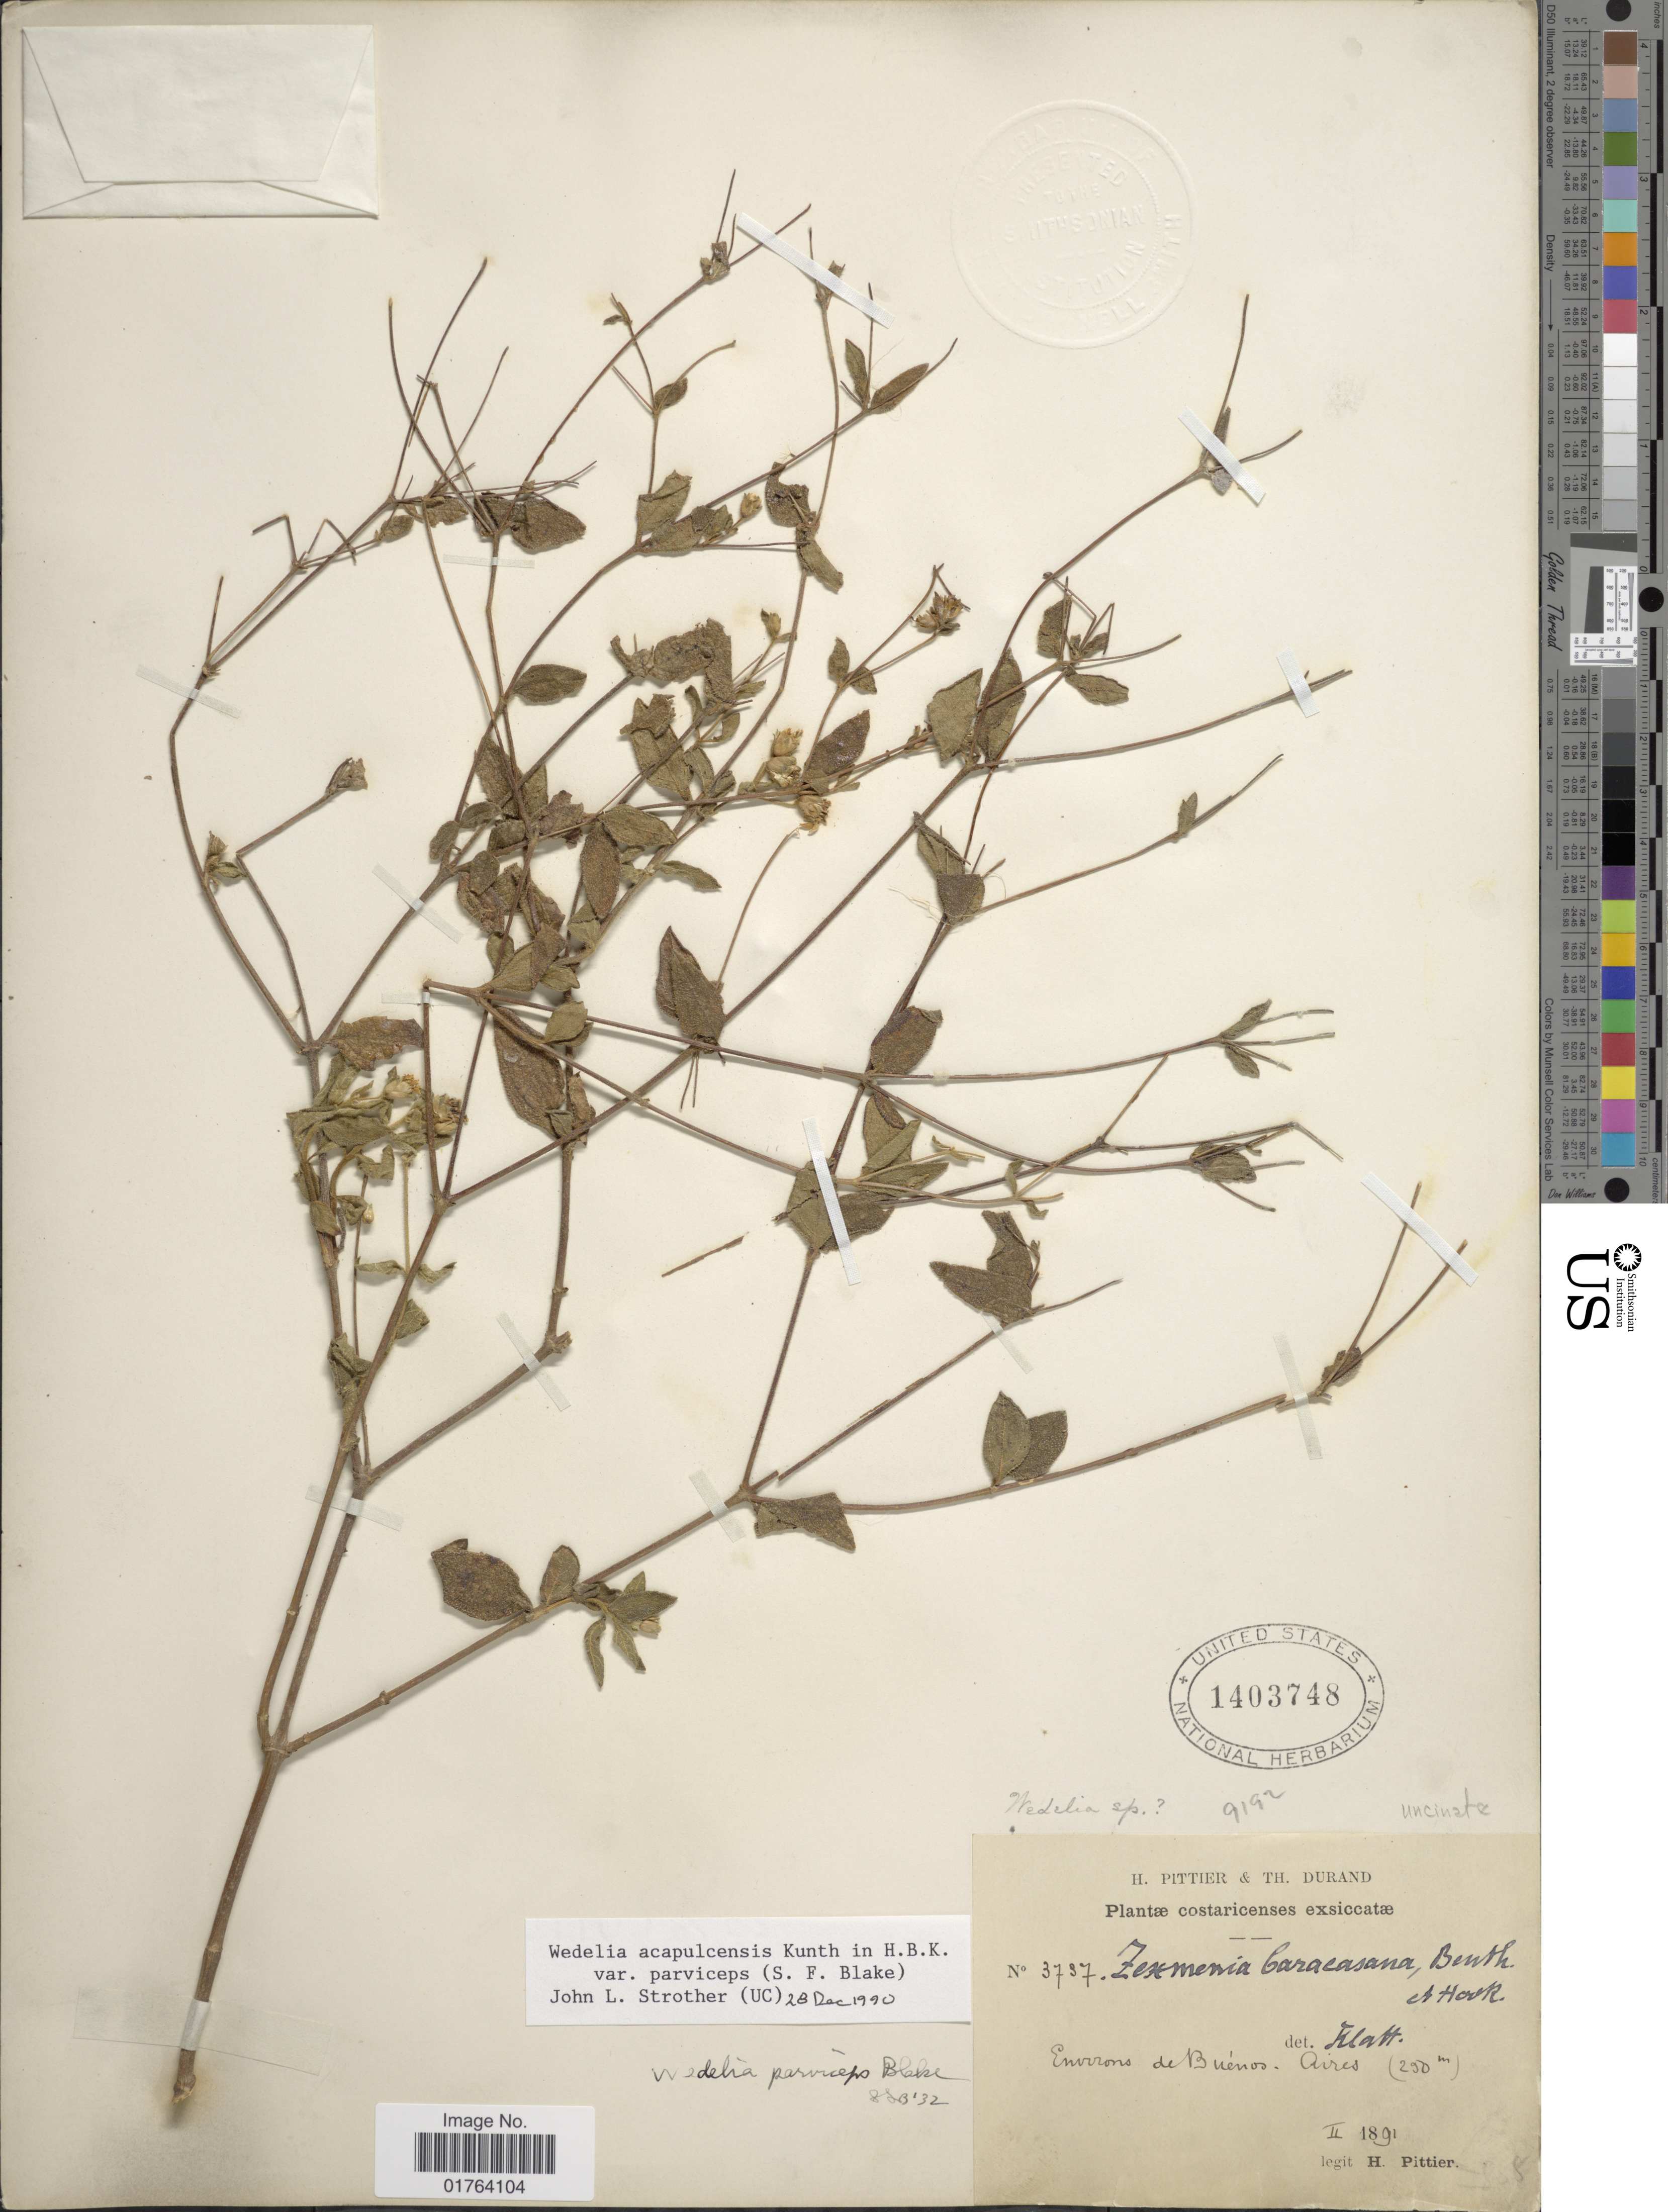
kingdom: Plantae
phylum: Tracheophyta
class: Magnoliopsida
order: Asterales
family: Asteraceae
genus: Wedelia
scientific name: Wedelia acapulcensis var. parviceps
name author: (S.F. Blake) Strother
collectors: H. F. Pittier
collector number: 3737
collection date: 1891-02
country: Costa Rica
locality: Environs de Buenos - Aires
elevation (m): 250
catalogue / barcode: US 1403748